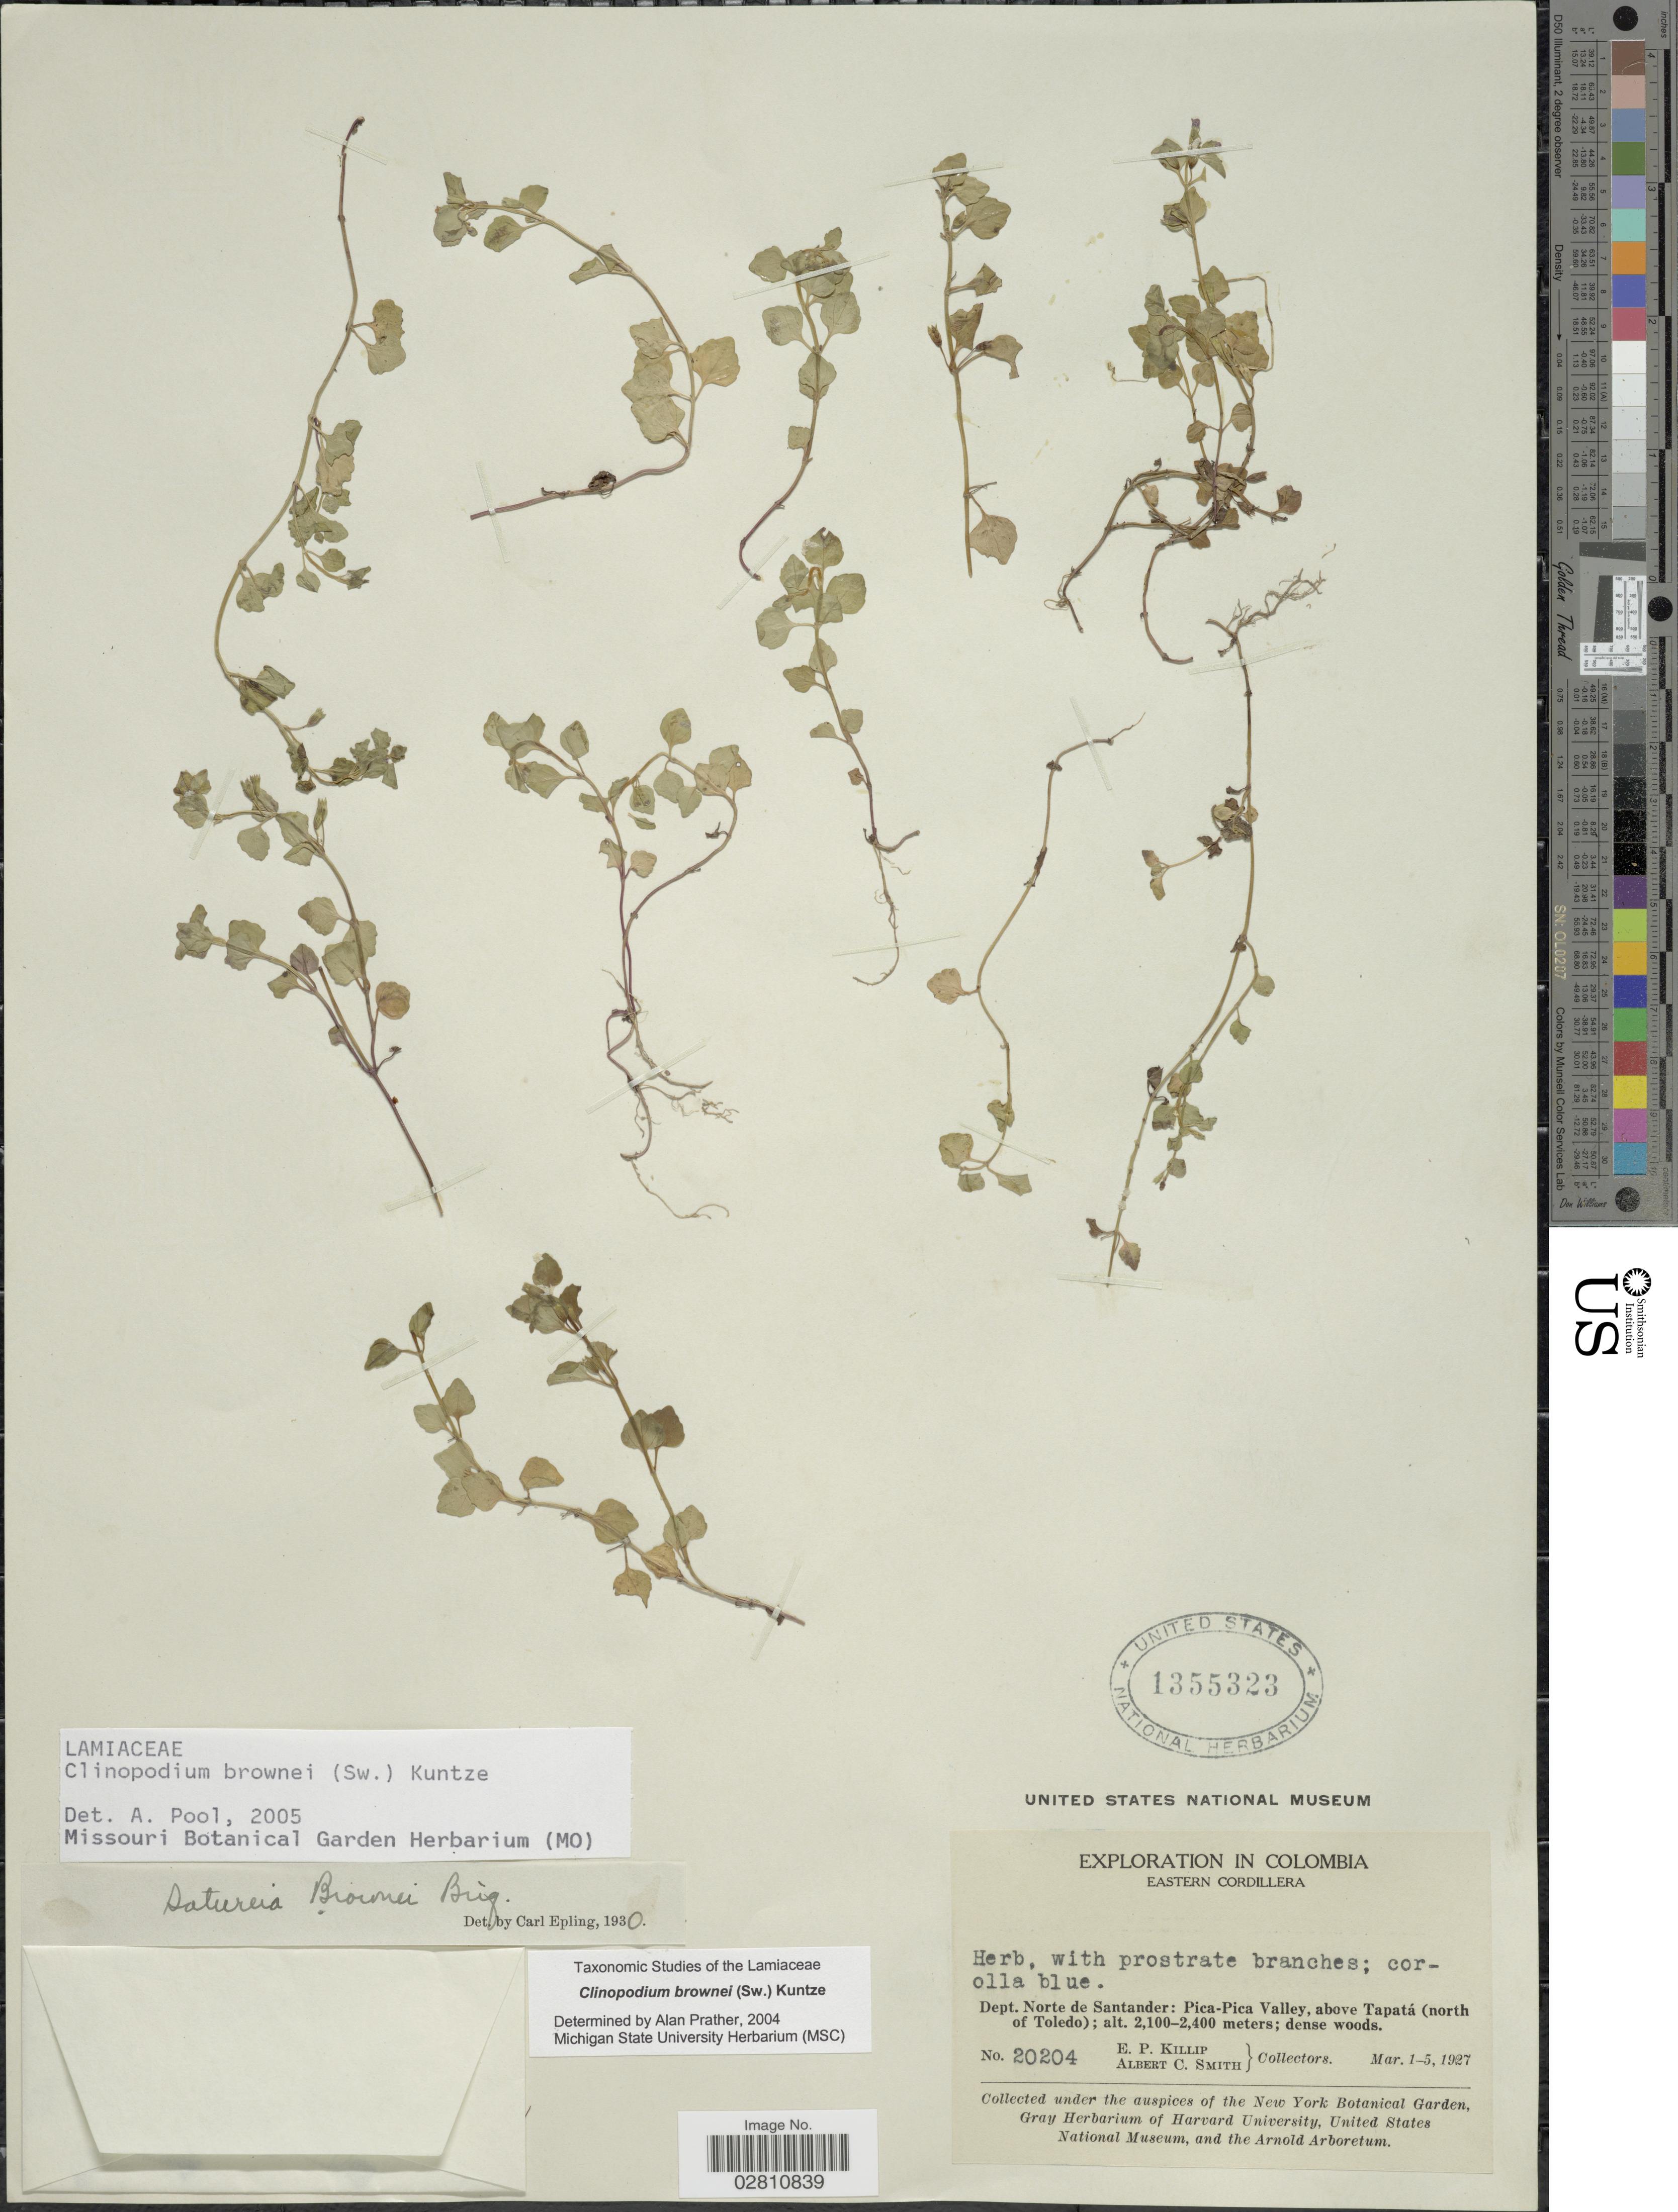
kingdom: Plantae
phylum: Tracheophyta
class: Magnoliopsida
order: Lamiales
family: Lamiaceae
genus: Clinopodium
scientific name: Clinopodium brownei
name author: (Sw.) Kuntze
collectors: E. P. Killip & A. C. Smith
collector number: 20204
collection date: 1927-03-01/1927-03-05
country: Colombia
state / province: Norte de Santander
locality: Eastern Cordillera, Dept. Norte de Santander: Pica-Pica Valley, above Tapatá (north of Toledo).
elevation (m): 2100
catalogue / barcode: US 1355323